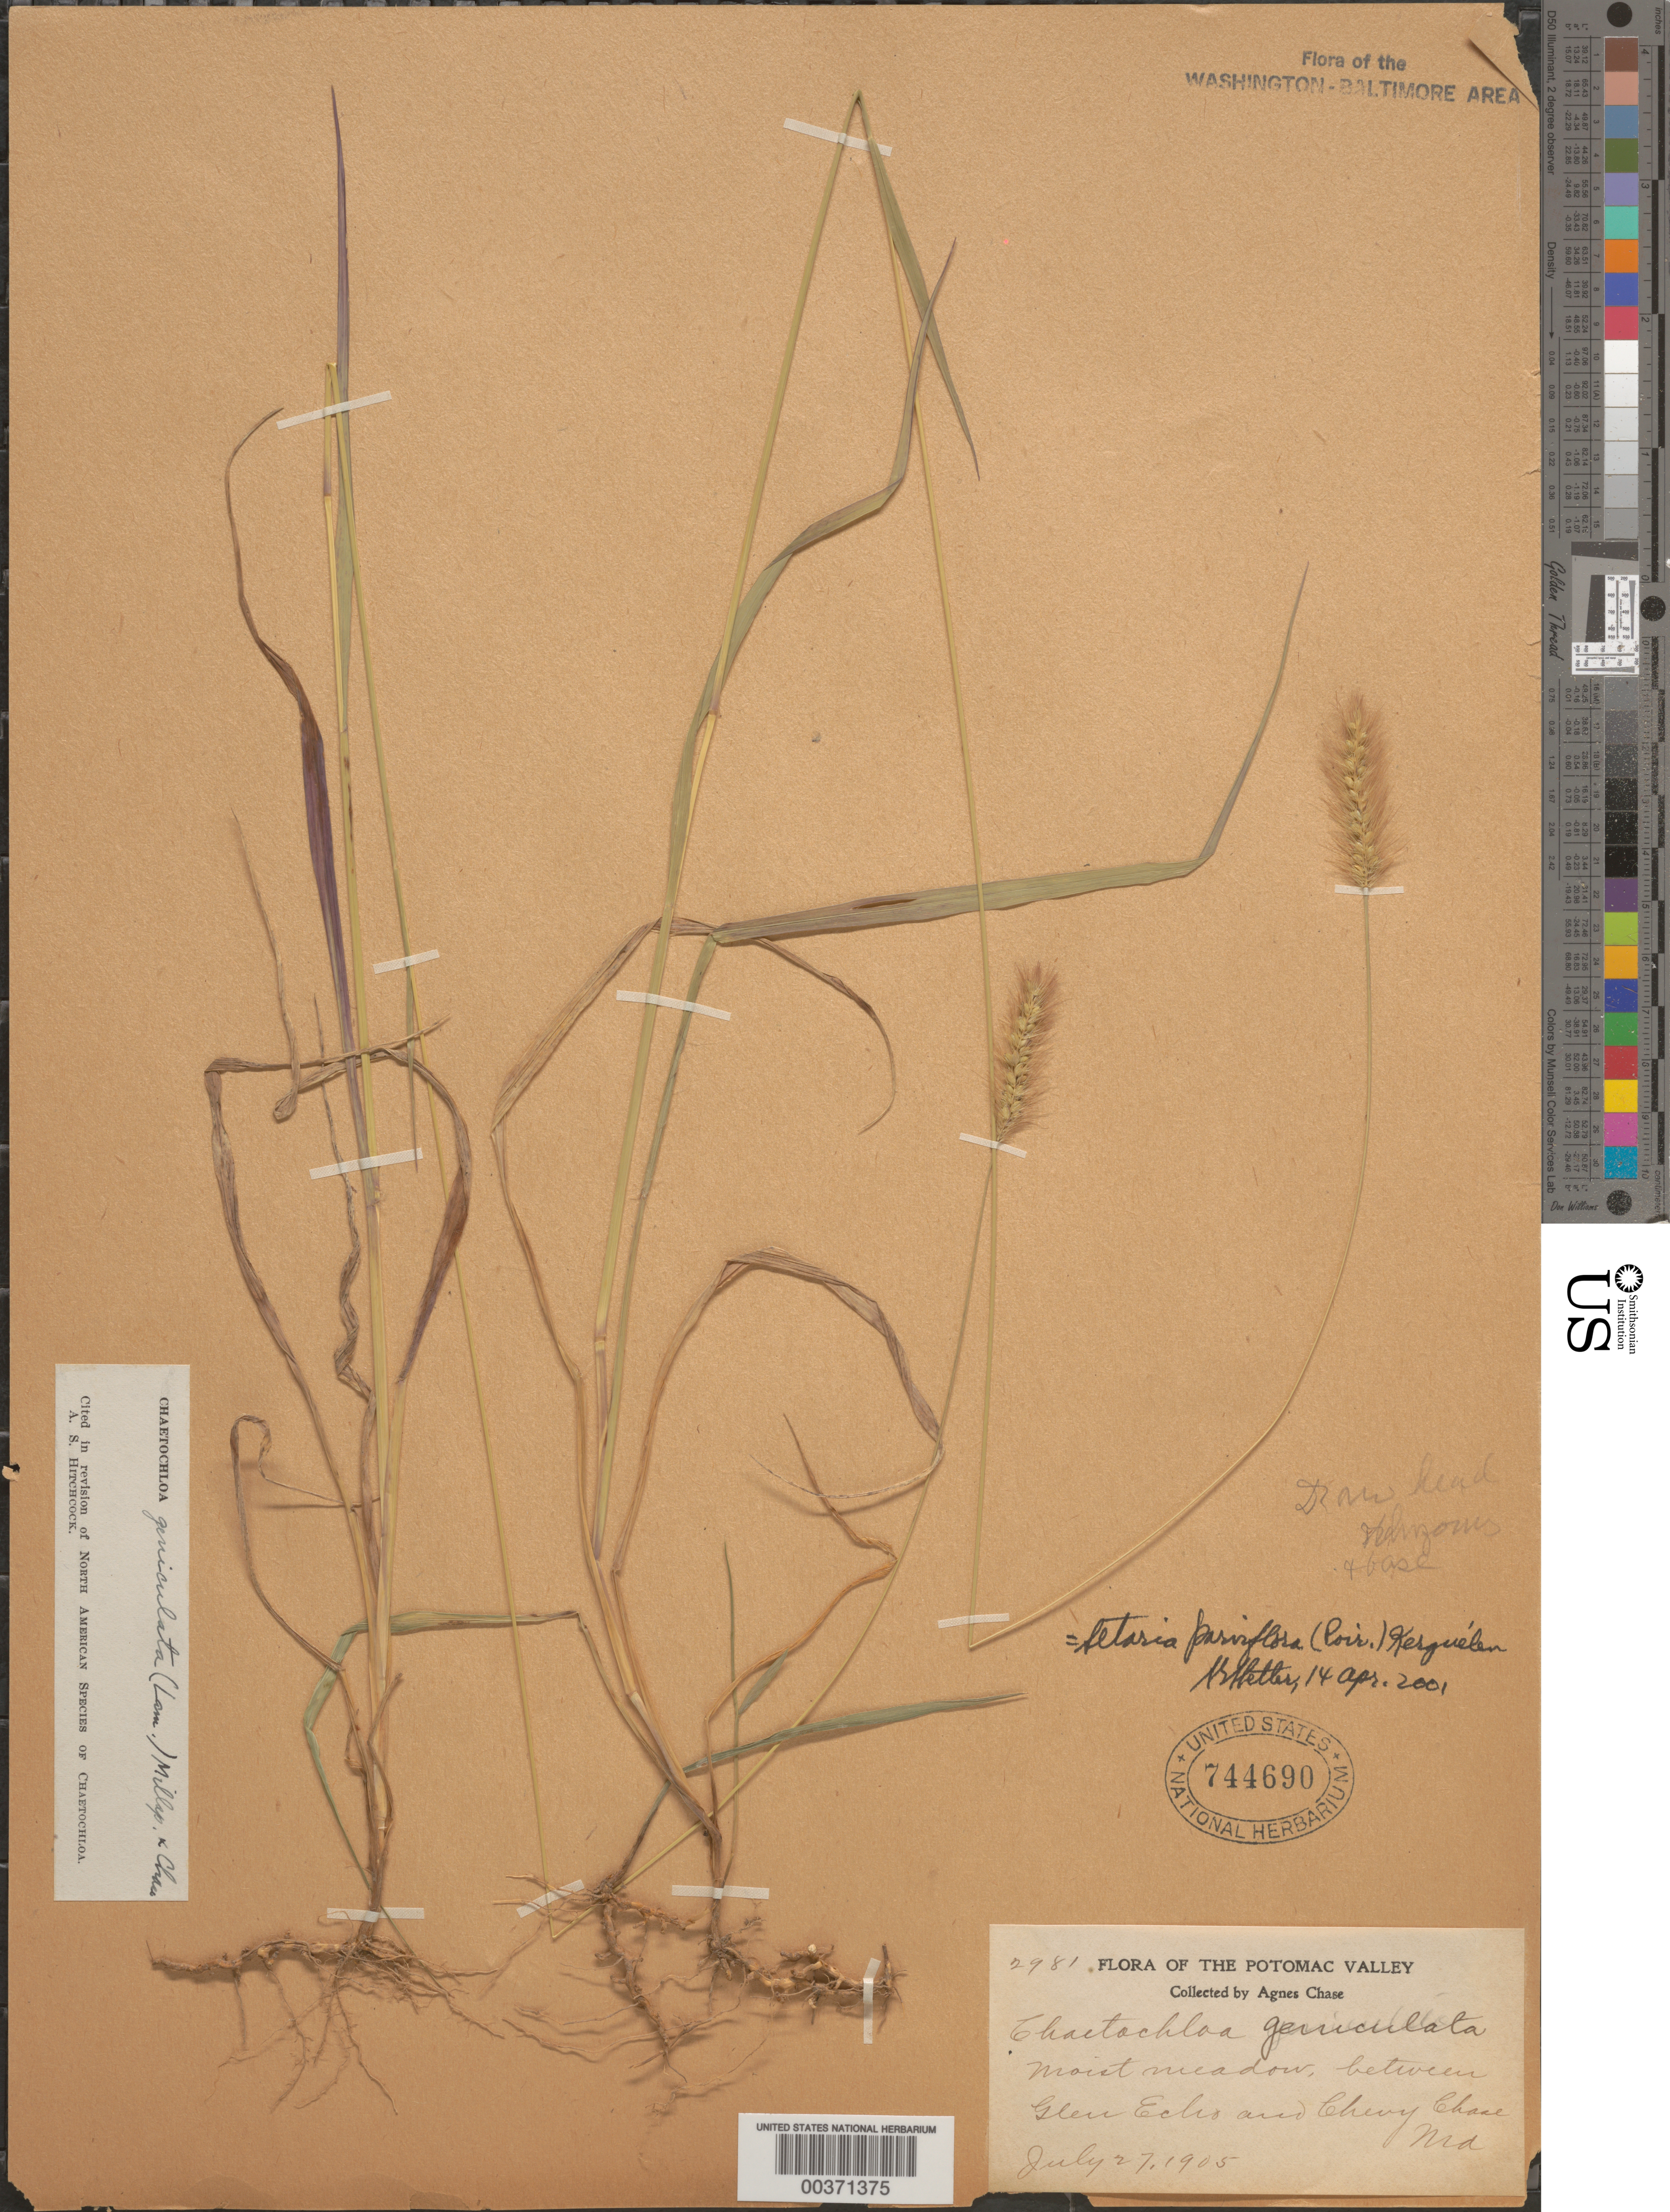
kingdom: Plantae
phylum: Tracheophyta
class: Liliopsida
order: Poales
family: Poaceae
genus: Setaria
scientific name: Setaria parviflora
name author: (Poir.) Kerguélen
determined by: Shetler, Stanwyn G., (US), NMNH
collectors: A. Chase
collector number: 2981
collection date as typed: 27 Jul 1905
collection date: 1905-07-27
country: United States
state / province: Maryland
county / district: Montgomery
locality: Glen Echo and Chevy Chase C. & O. Canal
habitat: Moist meadow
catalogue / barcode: US 744690